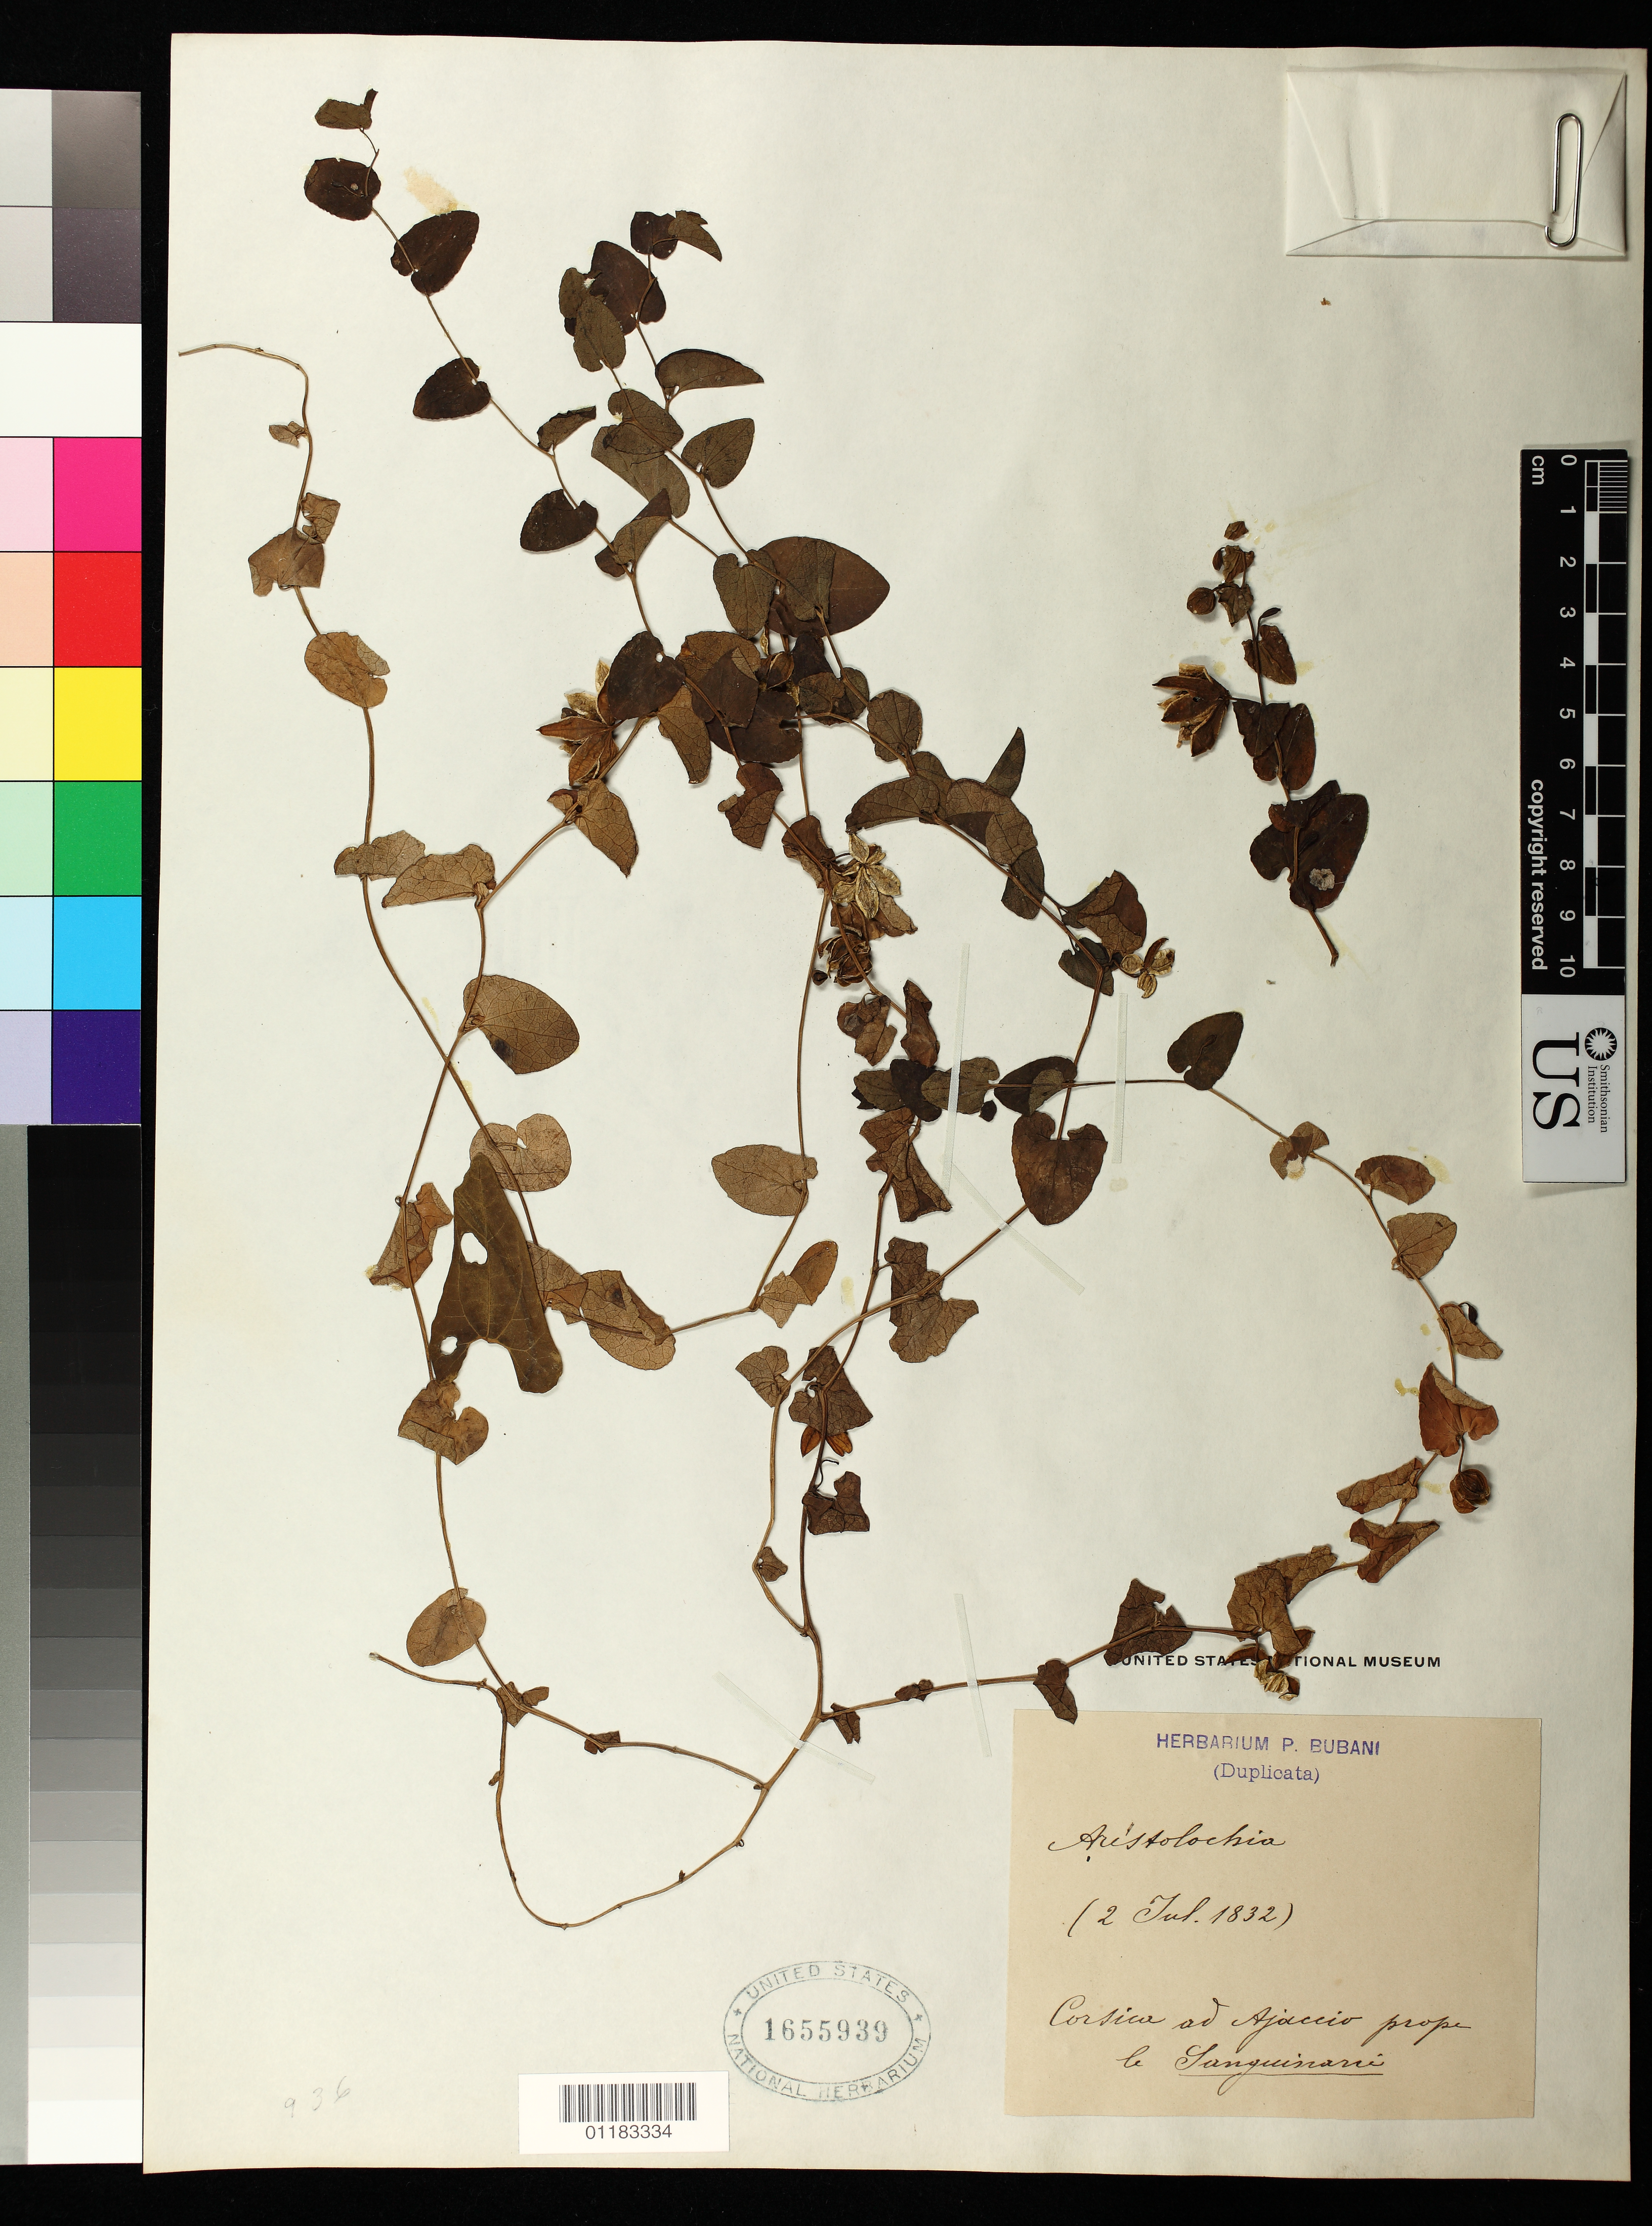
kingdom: Plantae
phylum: Tracheophyta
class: Magnoliopsida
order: Piperales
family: Aristolochiaceae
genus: Aristolochia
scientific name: Aristolochia sp.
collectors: P. Bubani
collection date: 1832-07-02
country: France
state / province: Corsica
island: Corse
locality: Ajuccio prope le Sanguinarci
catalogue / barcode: US 1655939